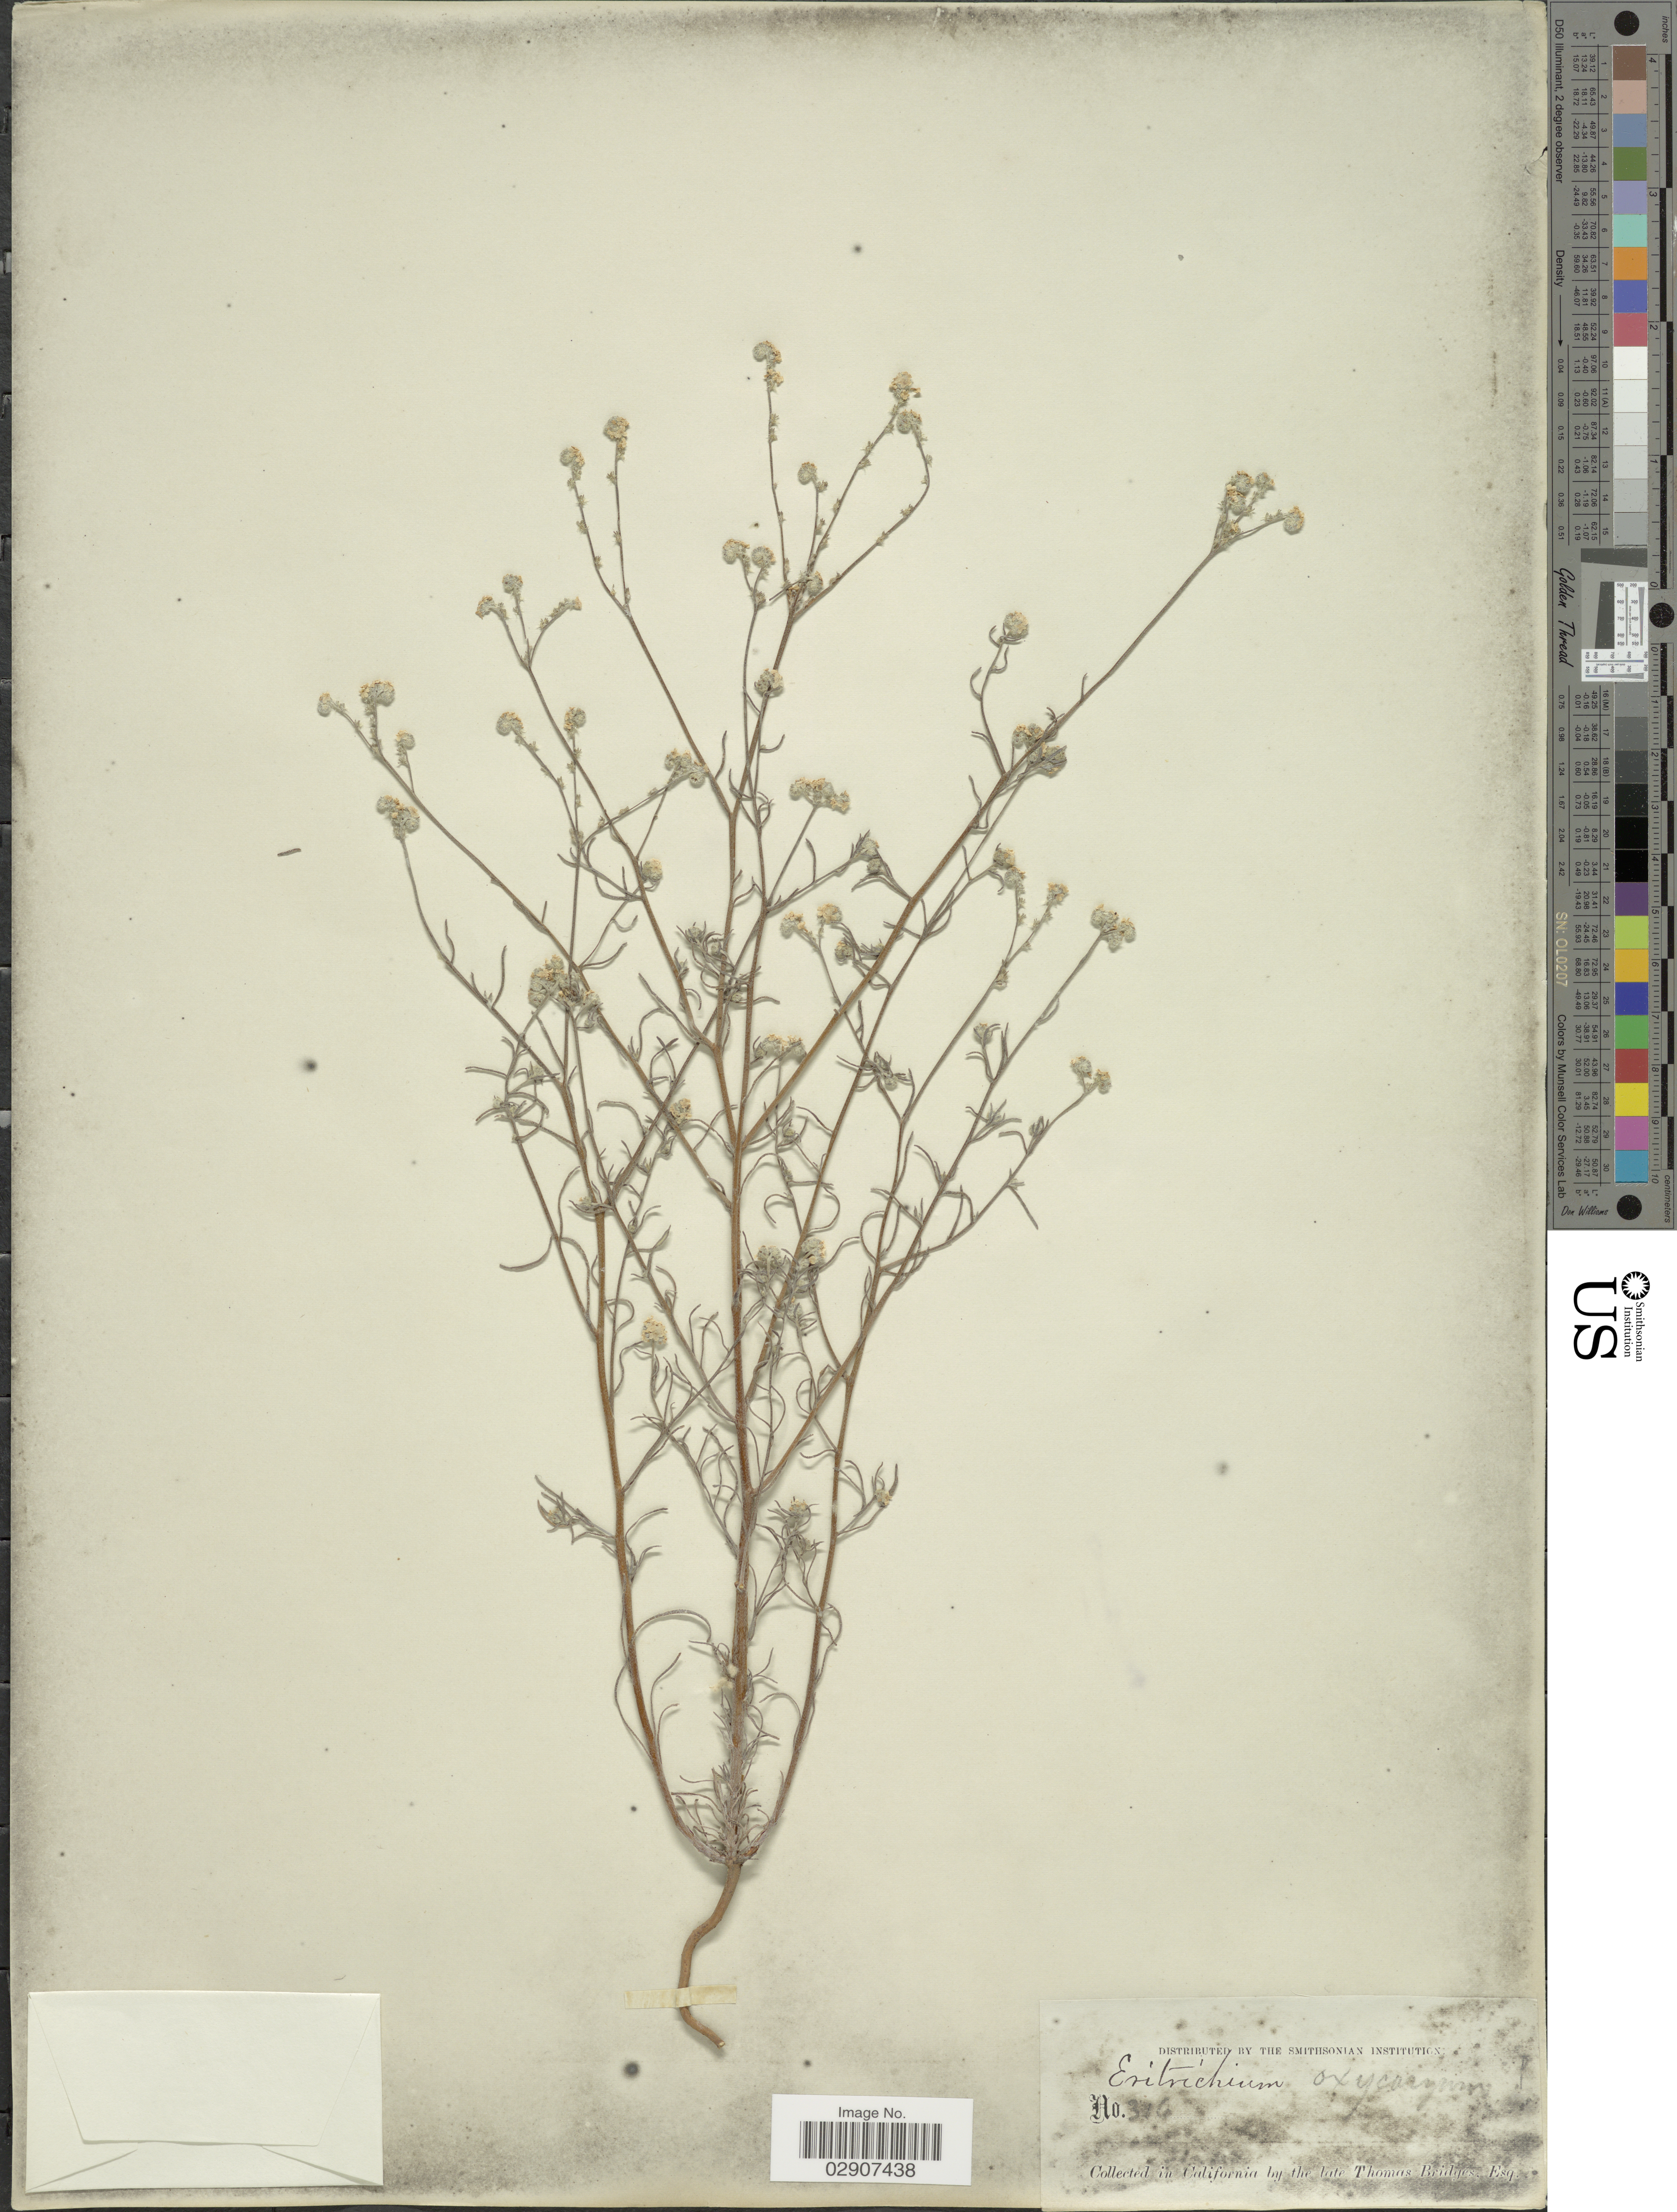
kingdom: Plantae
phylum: Tracheophyta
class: Magnoliopsida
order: Boraginales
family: Boraginaceae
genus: Cryptantha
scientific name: Cryptantha flaccida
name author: (Douglas ex Lehm.) Greene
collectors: T. Bridge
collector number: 314*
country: United States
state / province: California